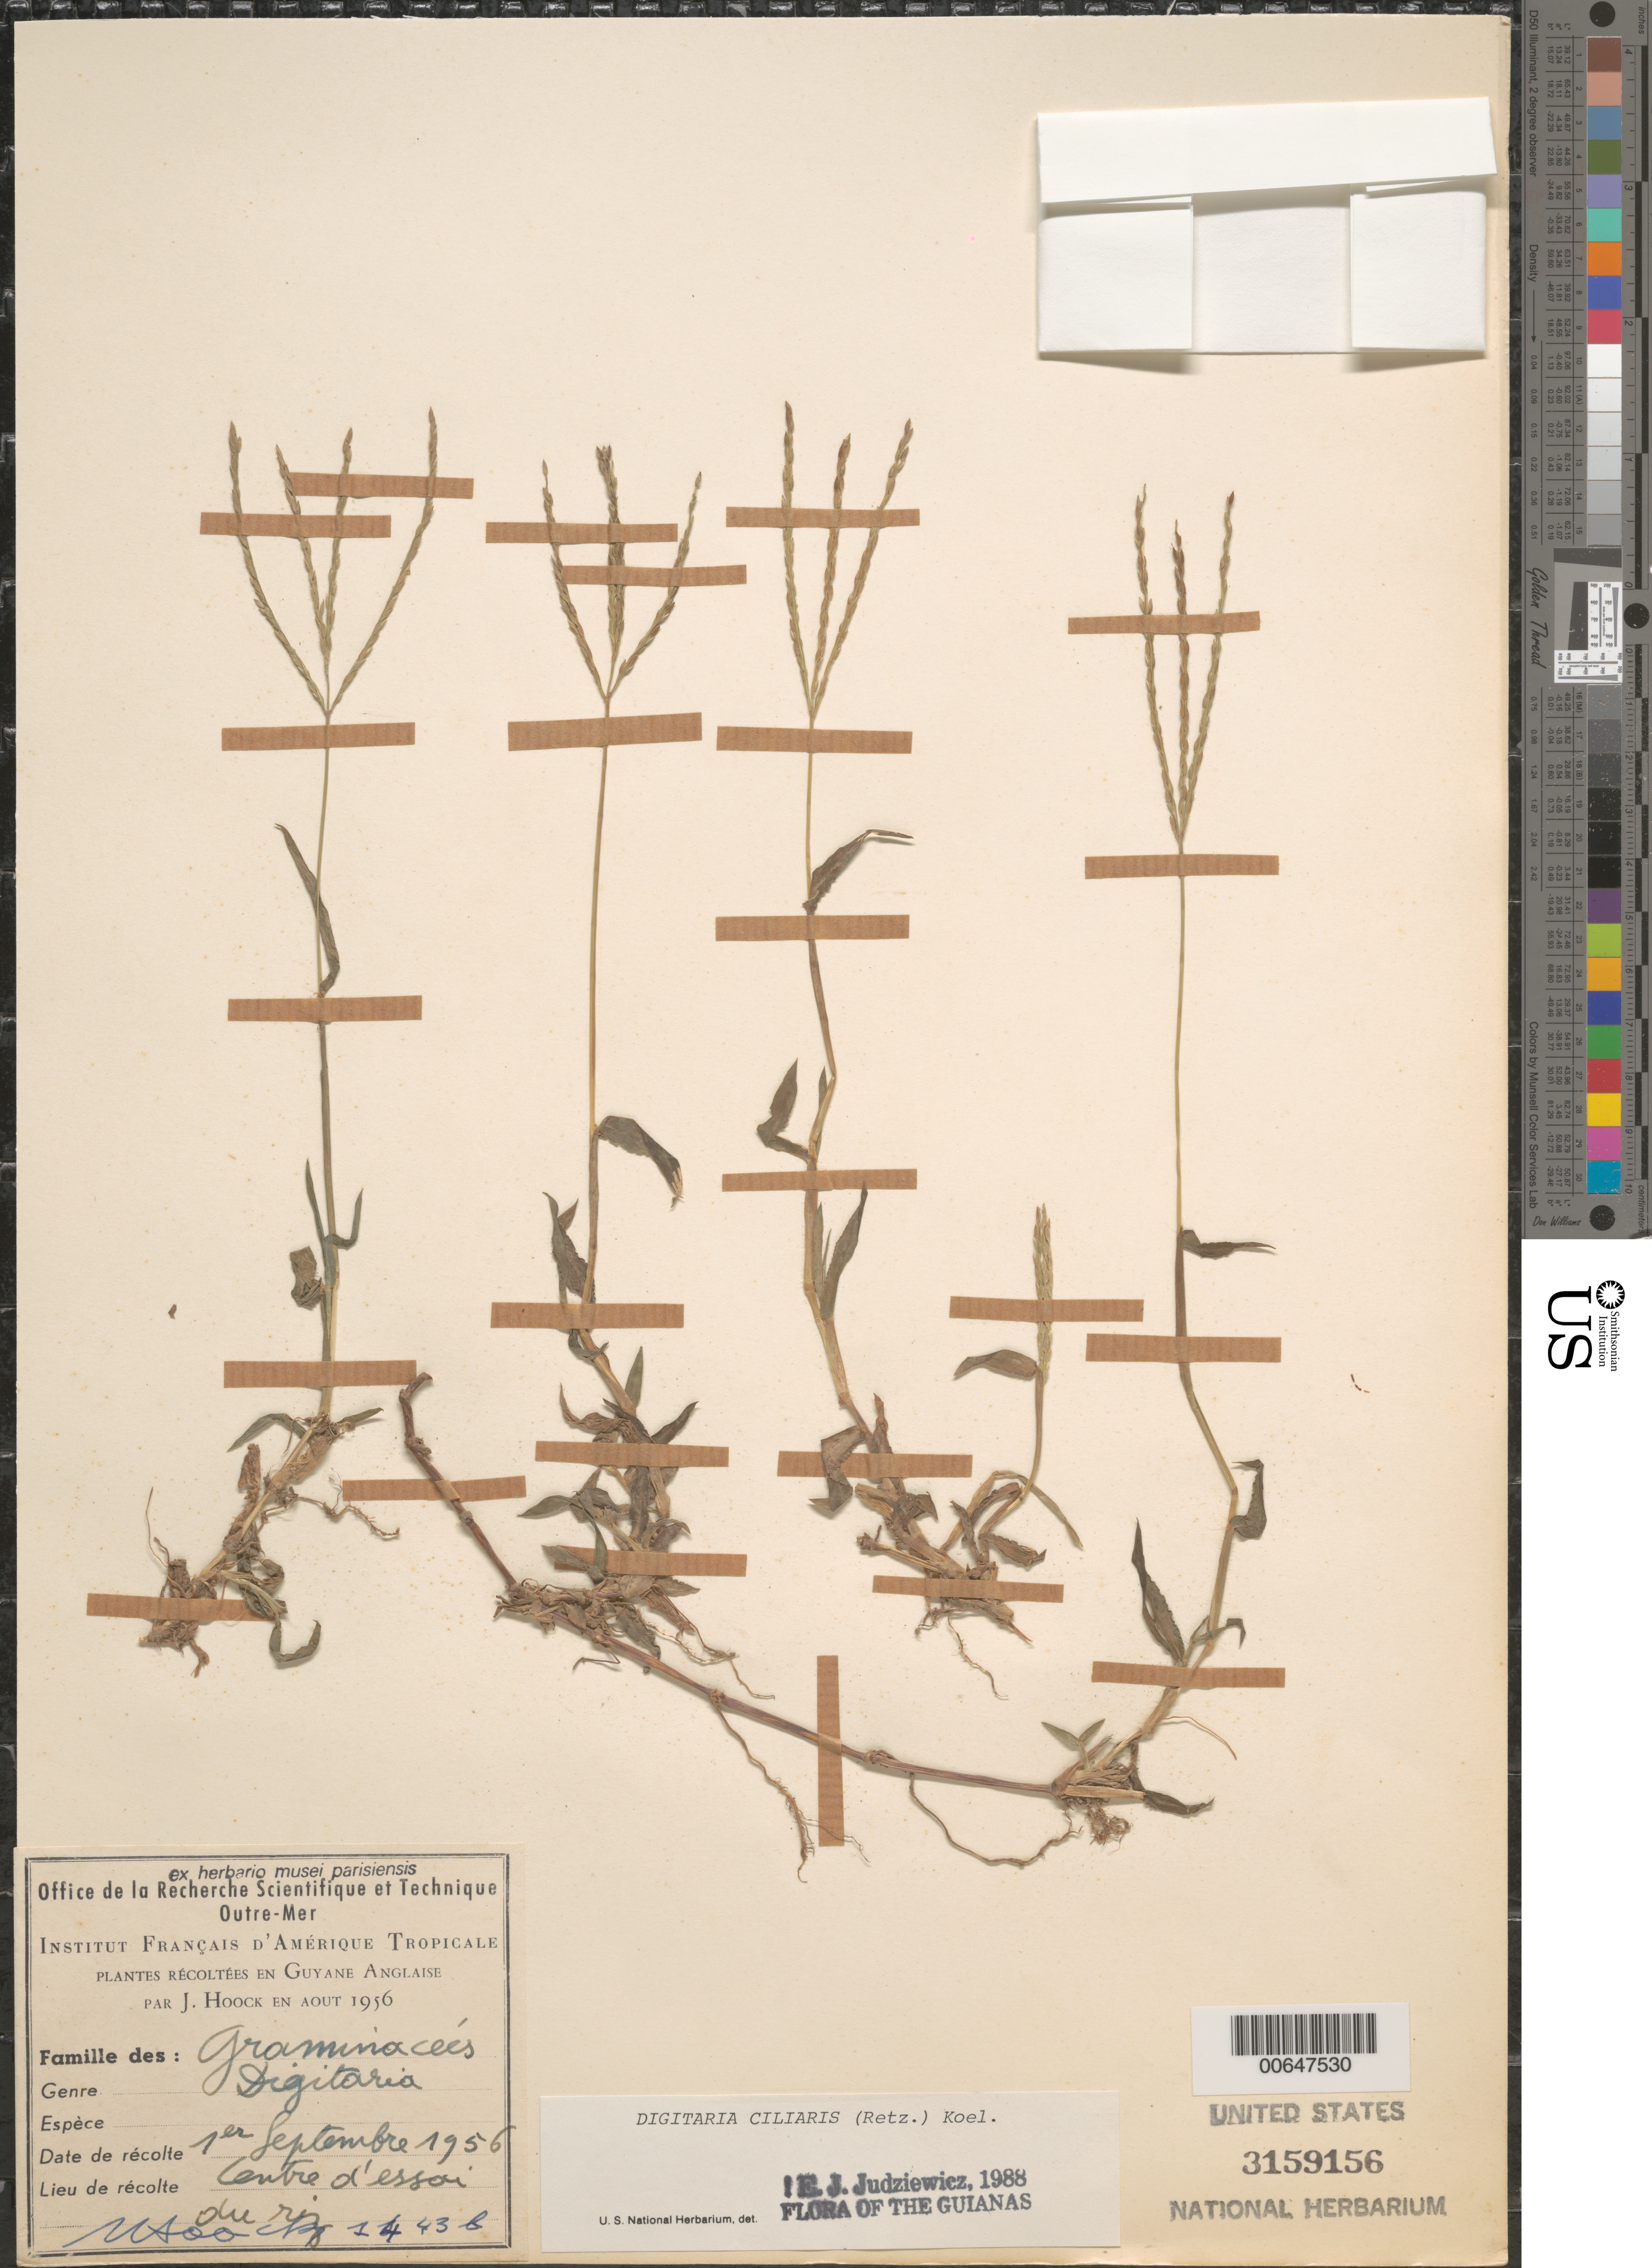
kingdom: Plantae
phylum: Tracheophyta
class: Liliopsida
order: Poales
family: Poaceae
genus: Digitaria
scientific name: Digitaria ciliaris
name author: (Retz.) Koeler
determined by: Judziewicz, E. J.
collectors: J. Hoock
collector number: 1443 b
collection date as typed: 1-Sep-56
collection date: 1956-09-01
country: Guyana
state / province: Mahaica-Berbice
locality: Centre d'essai du riz [Rice Research Station]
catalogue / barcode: US 3159156